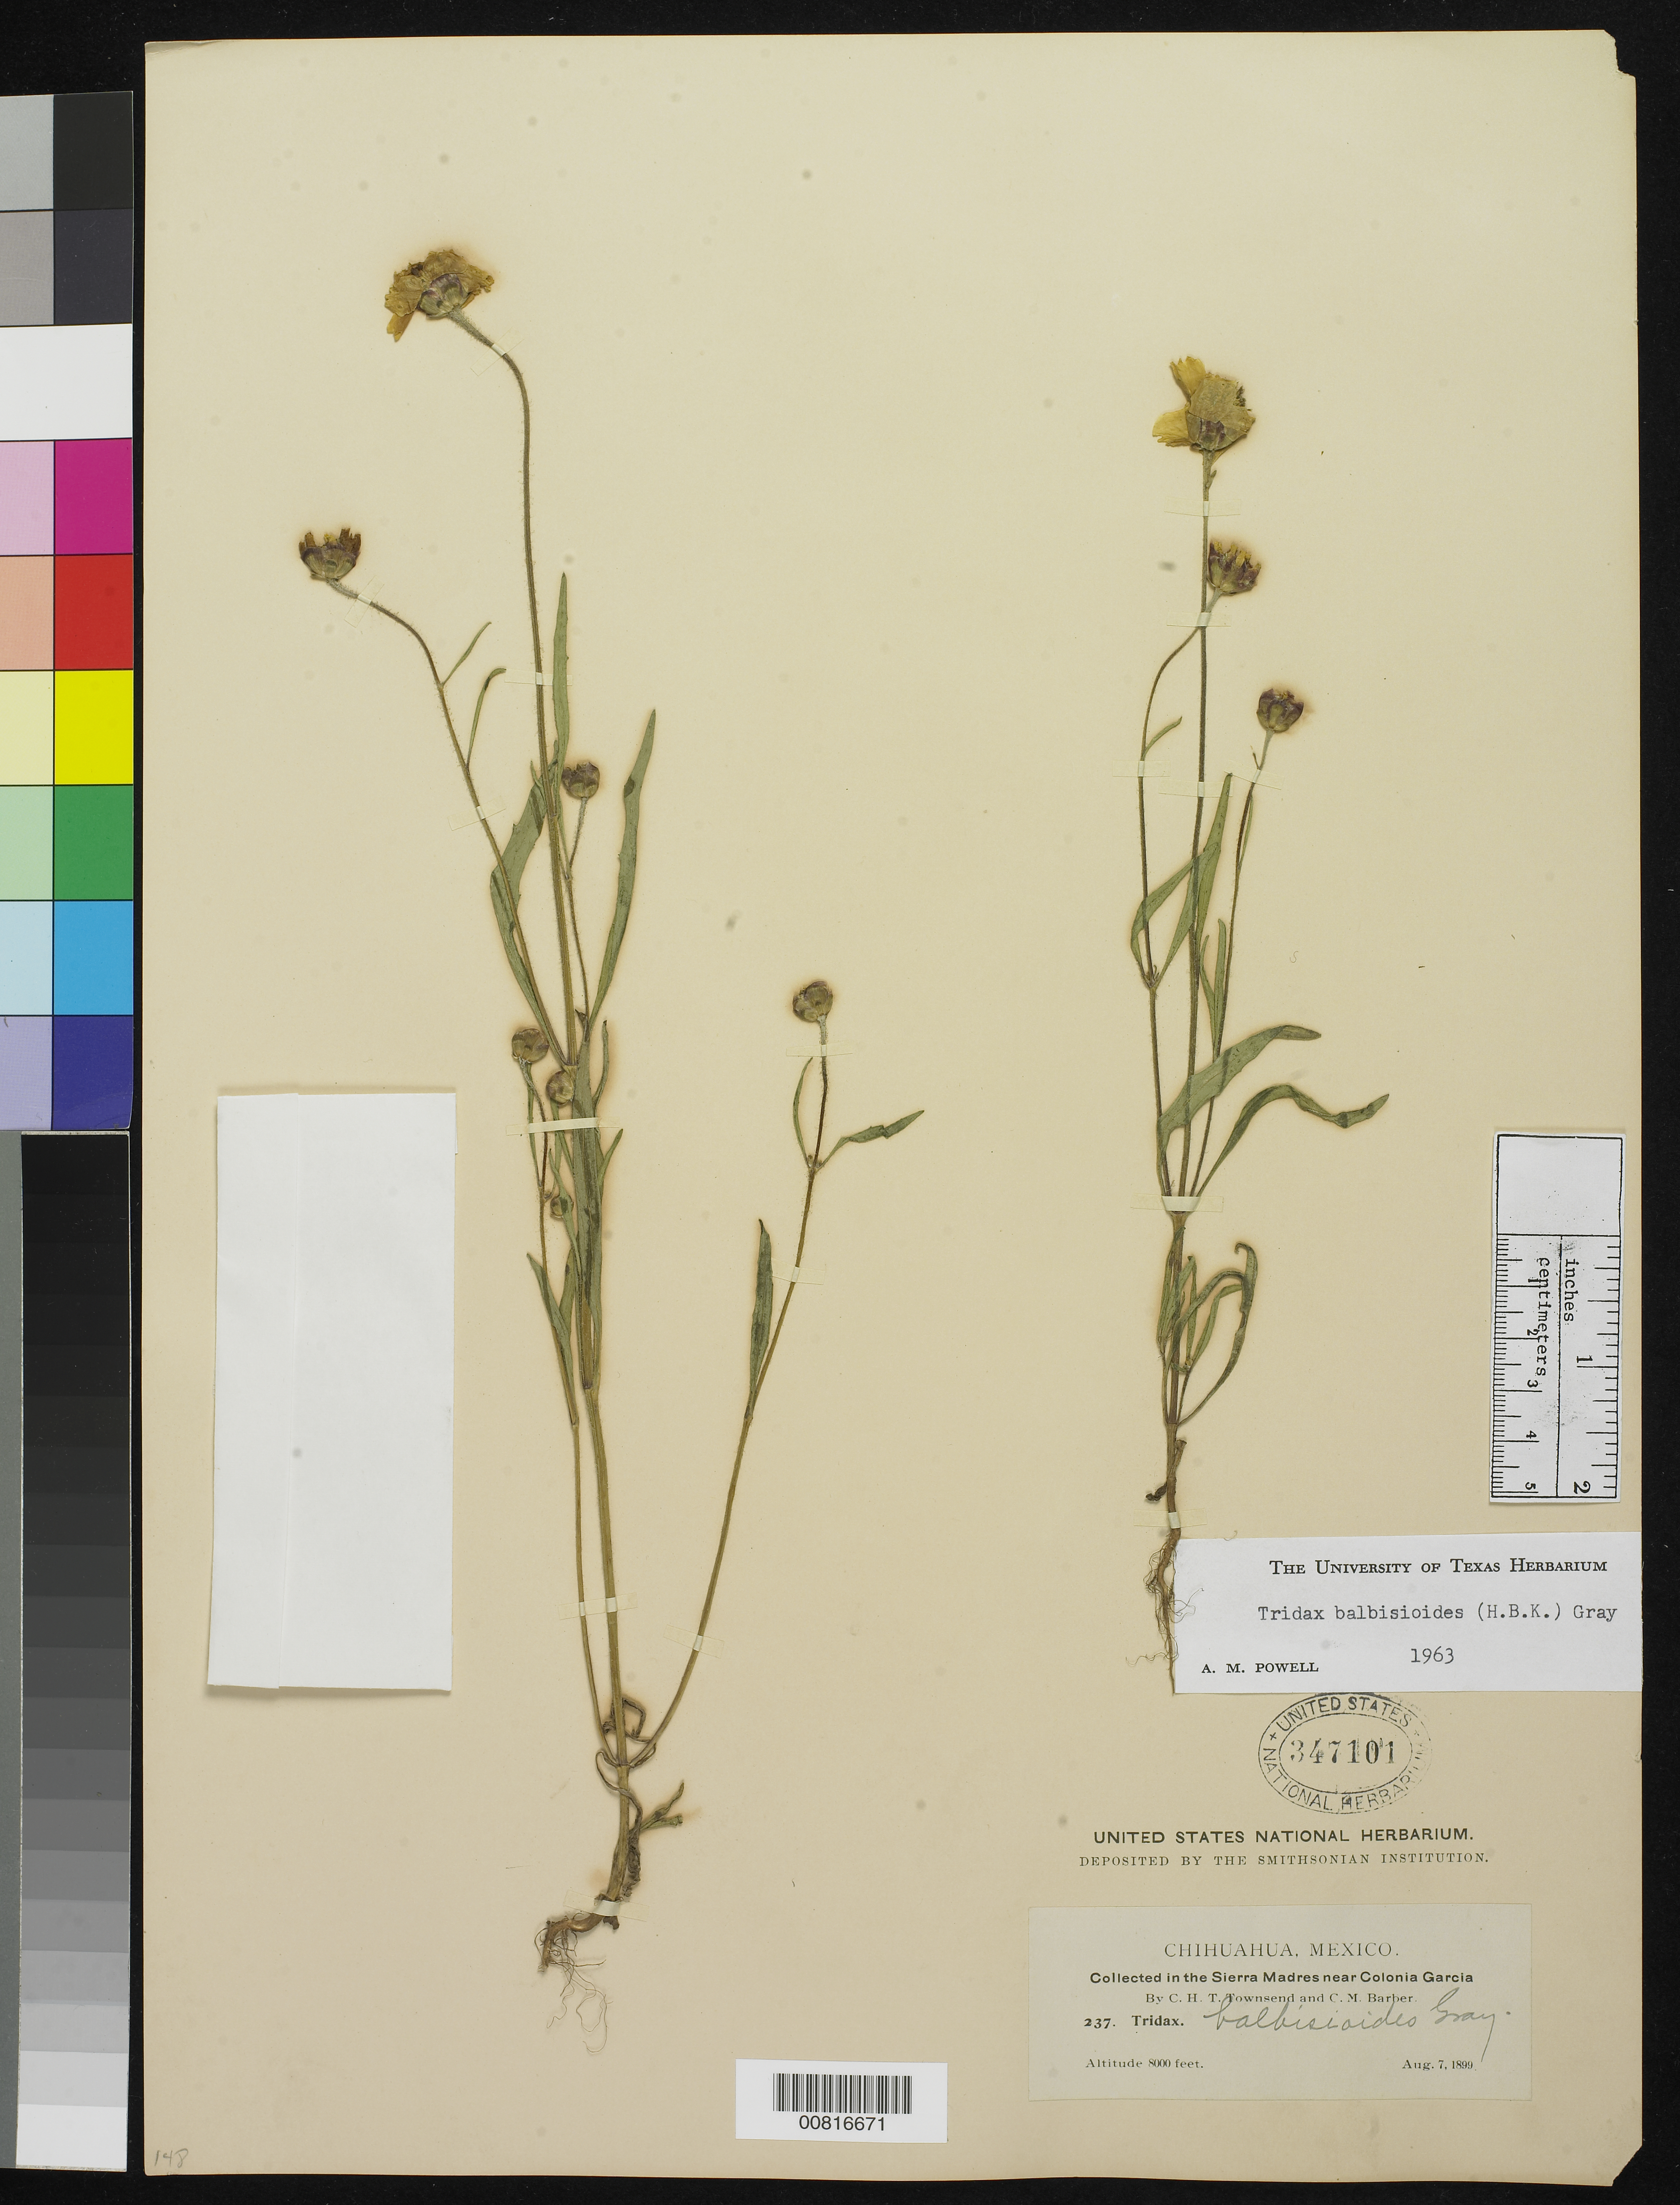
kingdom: Plantae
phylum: Tracheophyta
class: Magnoliopsida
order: Asterales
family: Asteraceae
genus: Tridax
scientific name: Tridax balbisioides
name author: (Kunth) A. Gray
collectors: C. H. T. Townsend & C. Barber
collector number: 237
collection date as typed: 07 Aug 1899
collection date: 1899-08-07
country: Mexico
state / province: Chihuahua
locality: Sierra Madre, near Colonia García, Chihuahua.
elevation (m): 2438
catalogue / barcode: US 347101